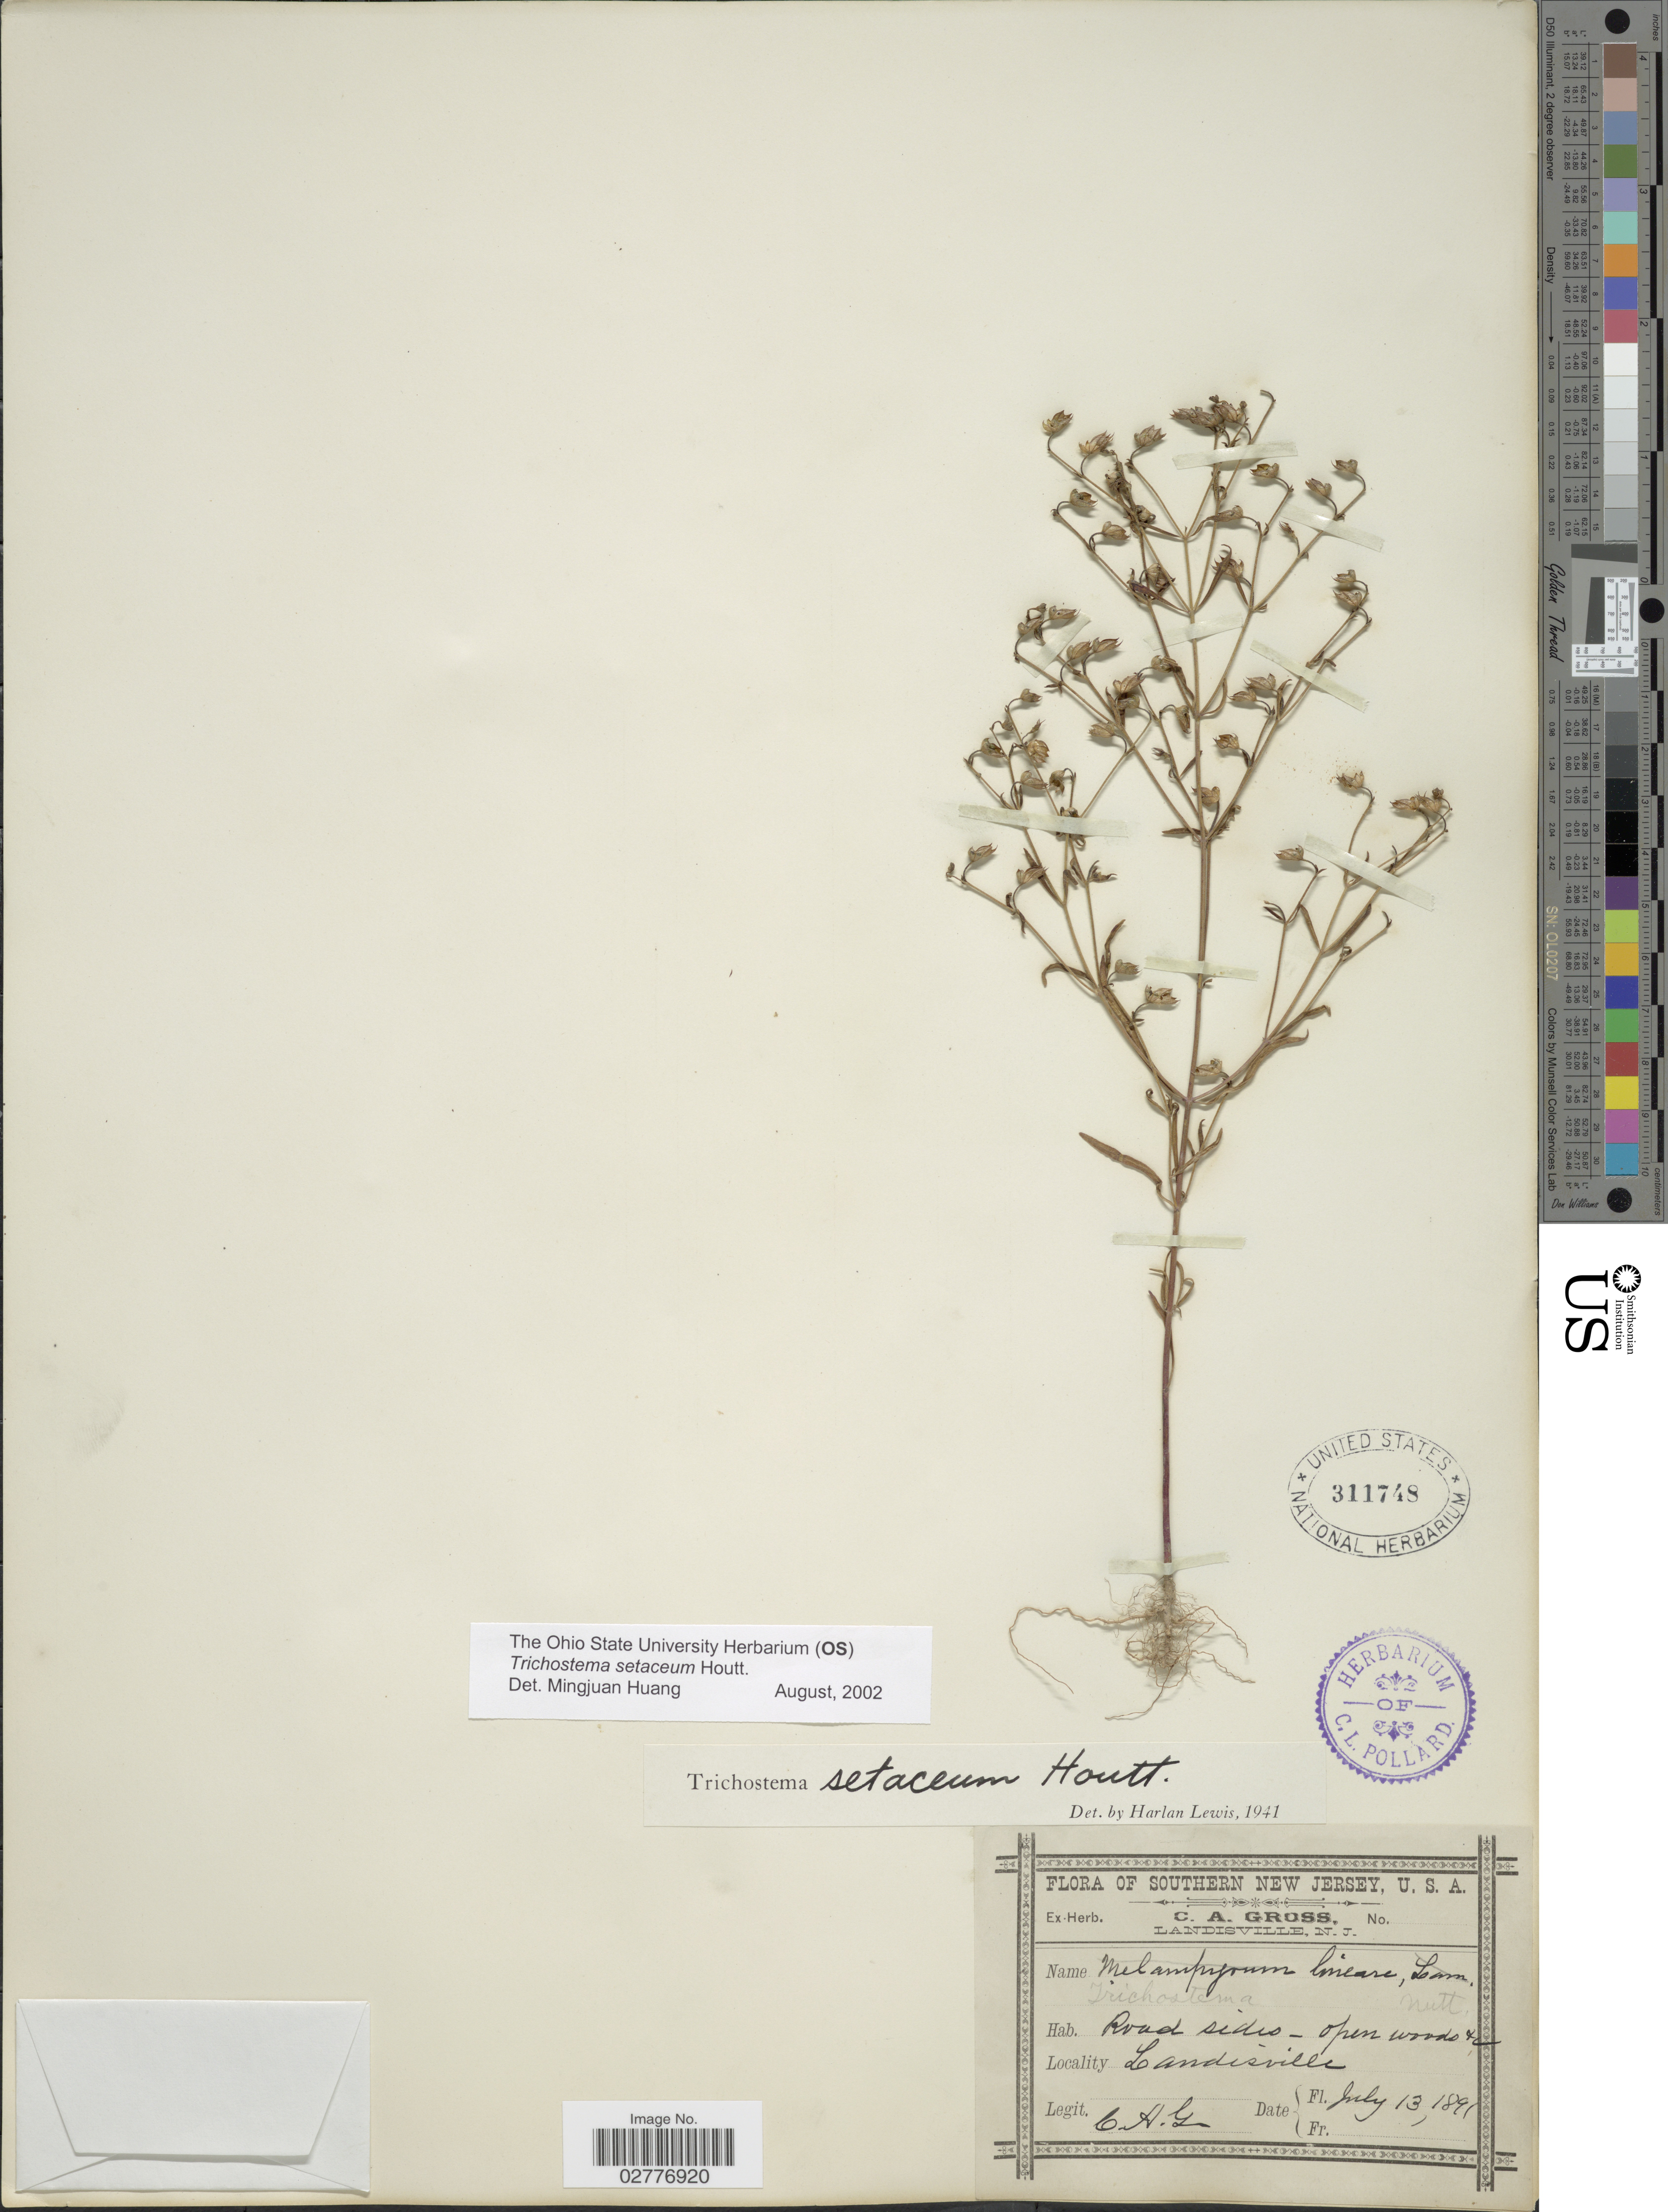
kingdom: Plantae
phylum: Tracheophyta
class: Magnoliopsida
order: Lamiales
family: Lamiaceae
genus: Trichostema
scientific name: Trichostema setaceum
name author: Houtt.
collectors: C. A. Gross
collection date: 1891-07-13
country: United States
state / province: New Jersey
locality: Southern New Jersey. Landisville.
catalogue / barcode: US 311748